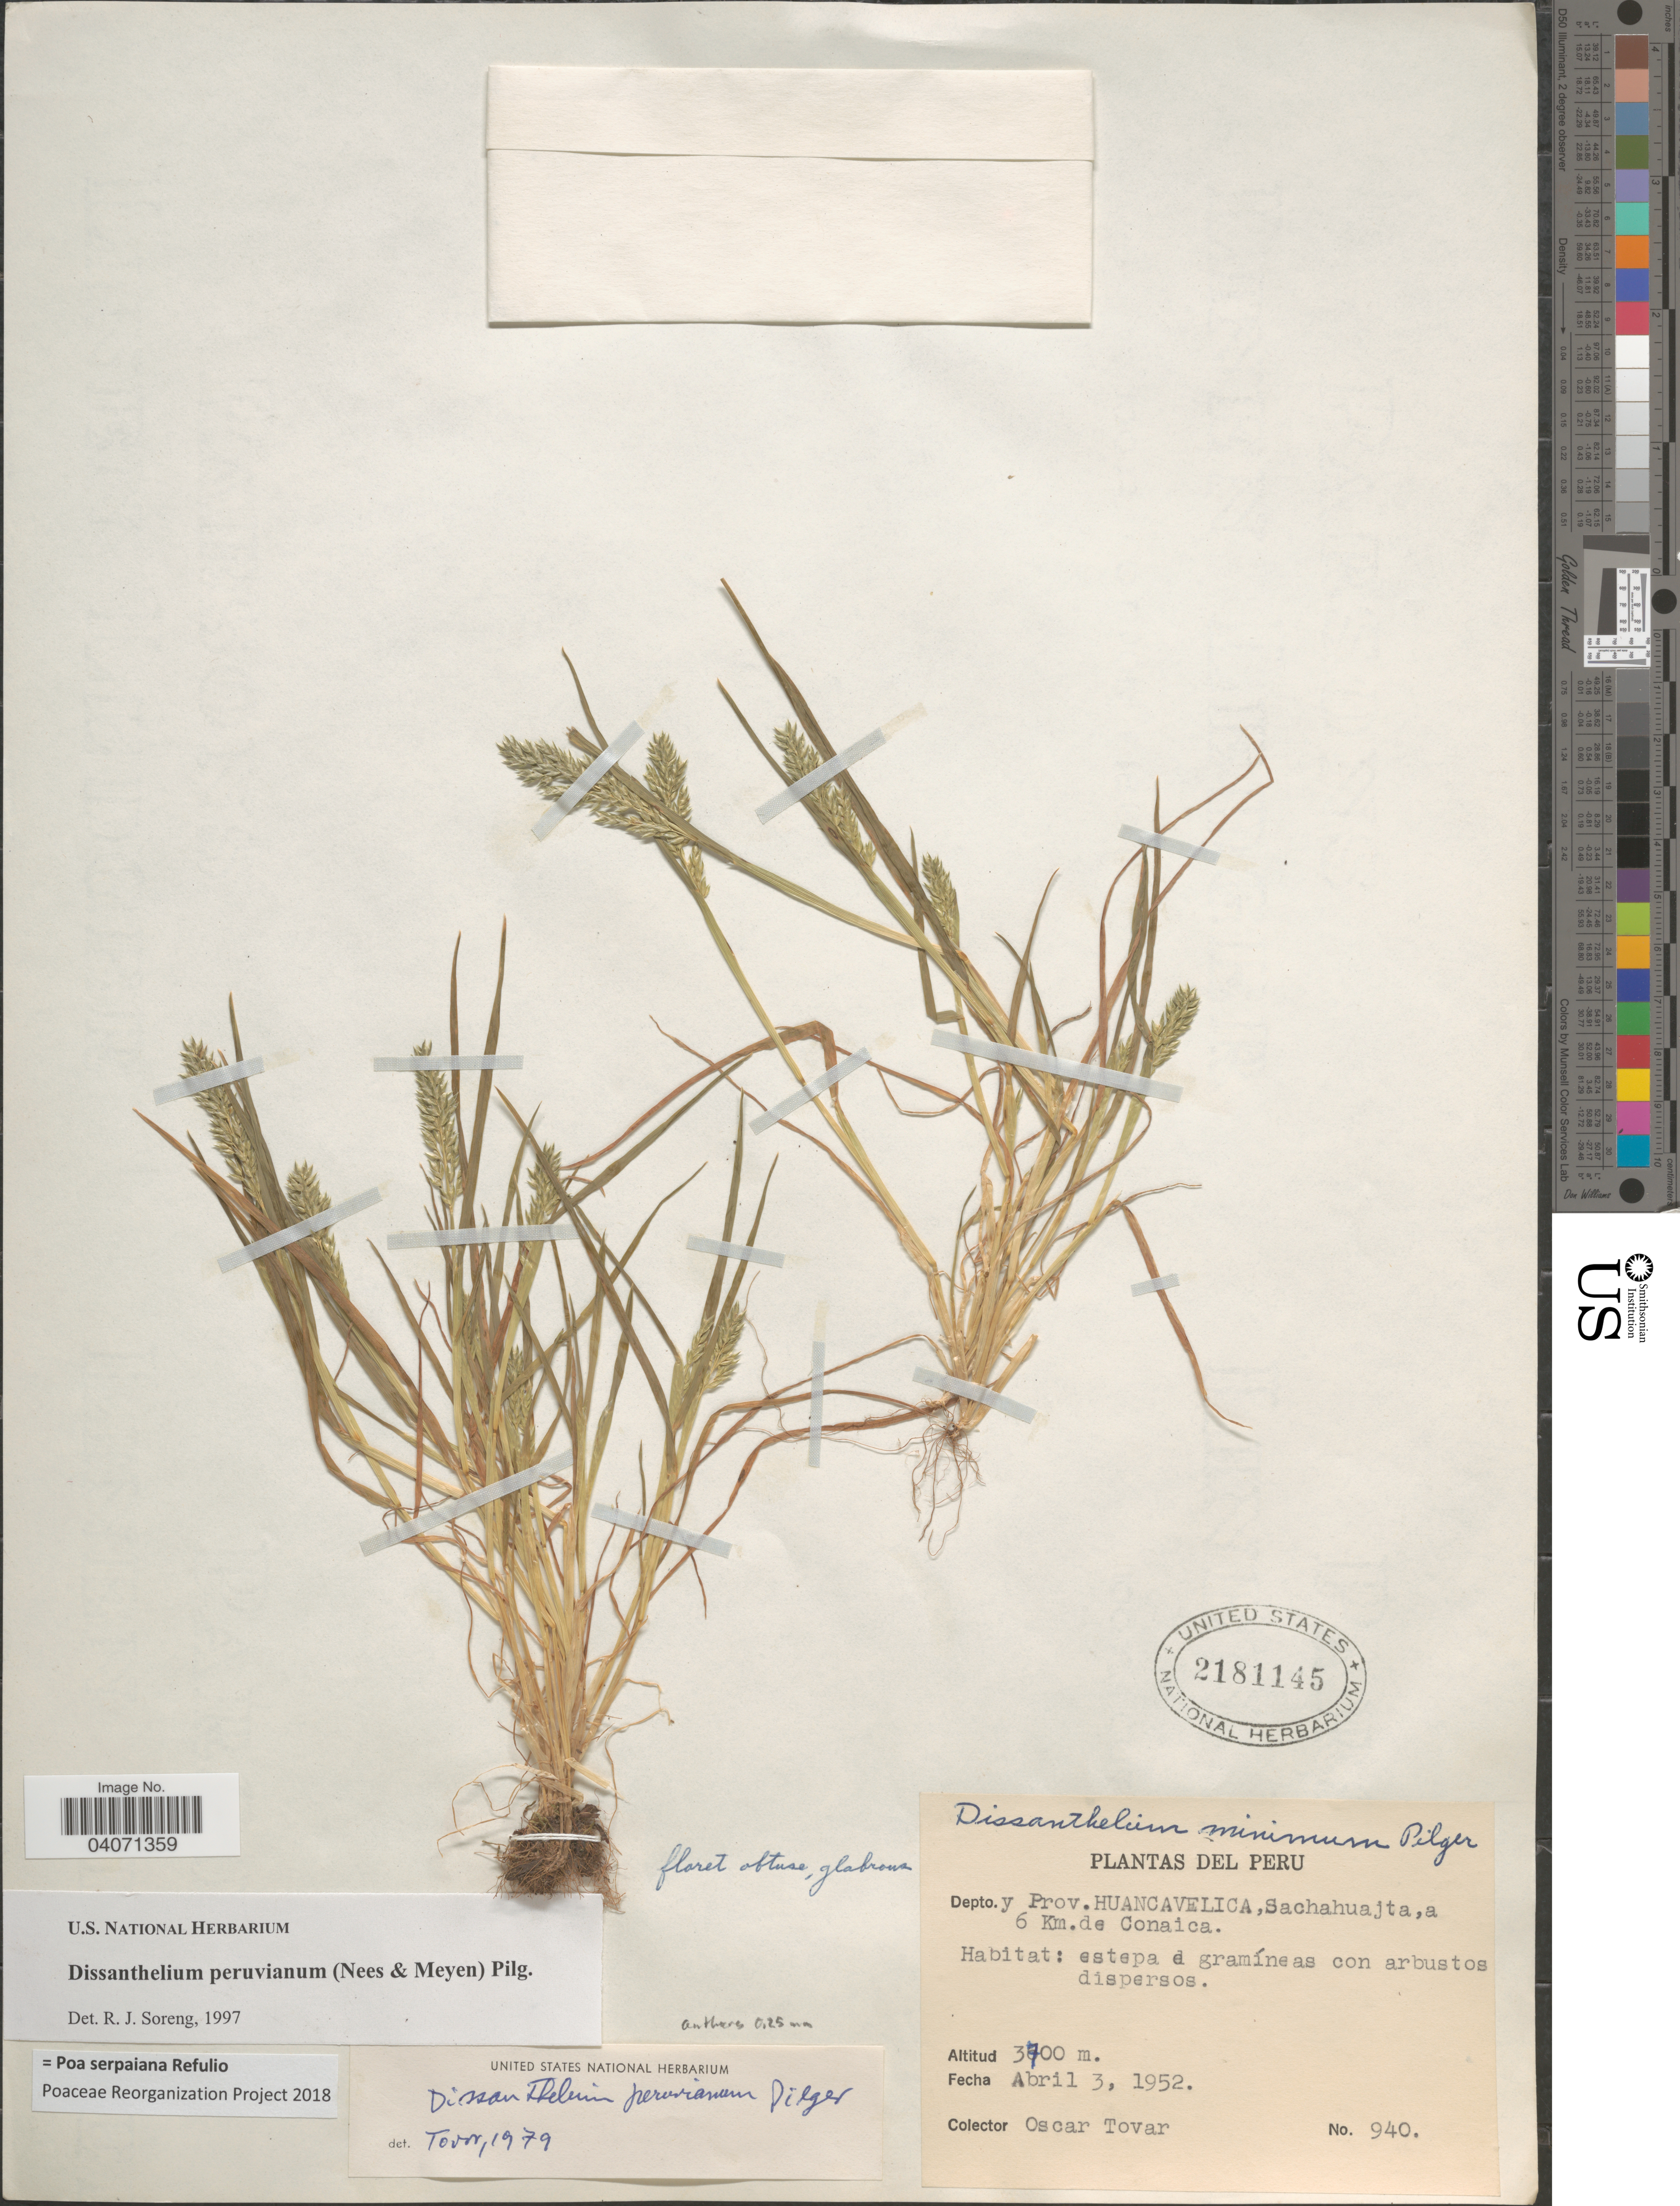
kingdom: Plantae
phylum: Tracheophyta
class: Liliopsida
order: Poales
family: Poaceae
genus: Poa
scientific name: Poa serpaiana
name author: Refulio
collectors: Ó. Tovar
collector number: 940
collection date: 1952-04-03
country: Peru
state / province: Huancavelica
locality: Depto. y Prov. Huancavelica, Sachahuajta, a 6 Km.de Conaica.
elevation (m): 3700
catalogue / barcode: US 2181145